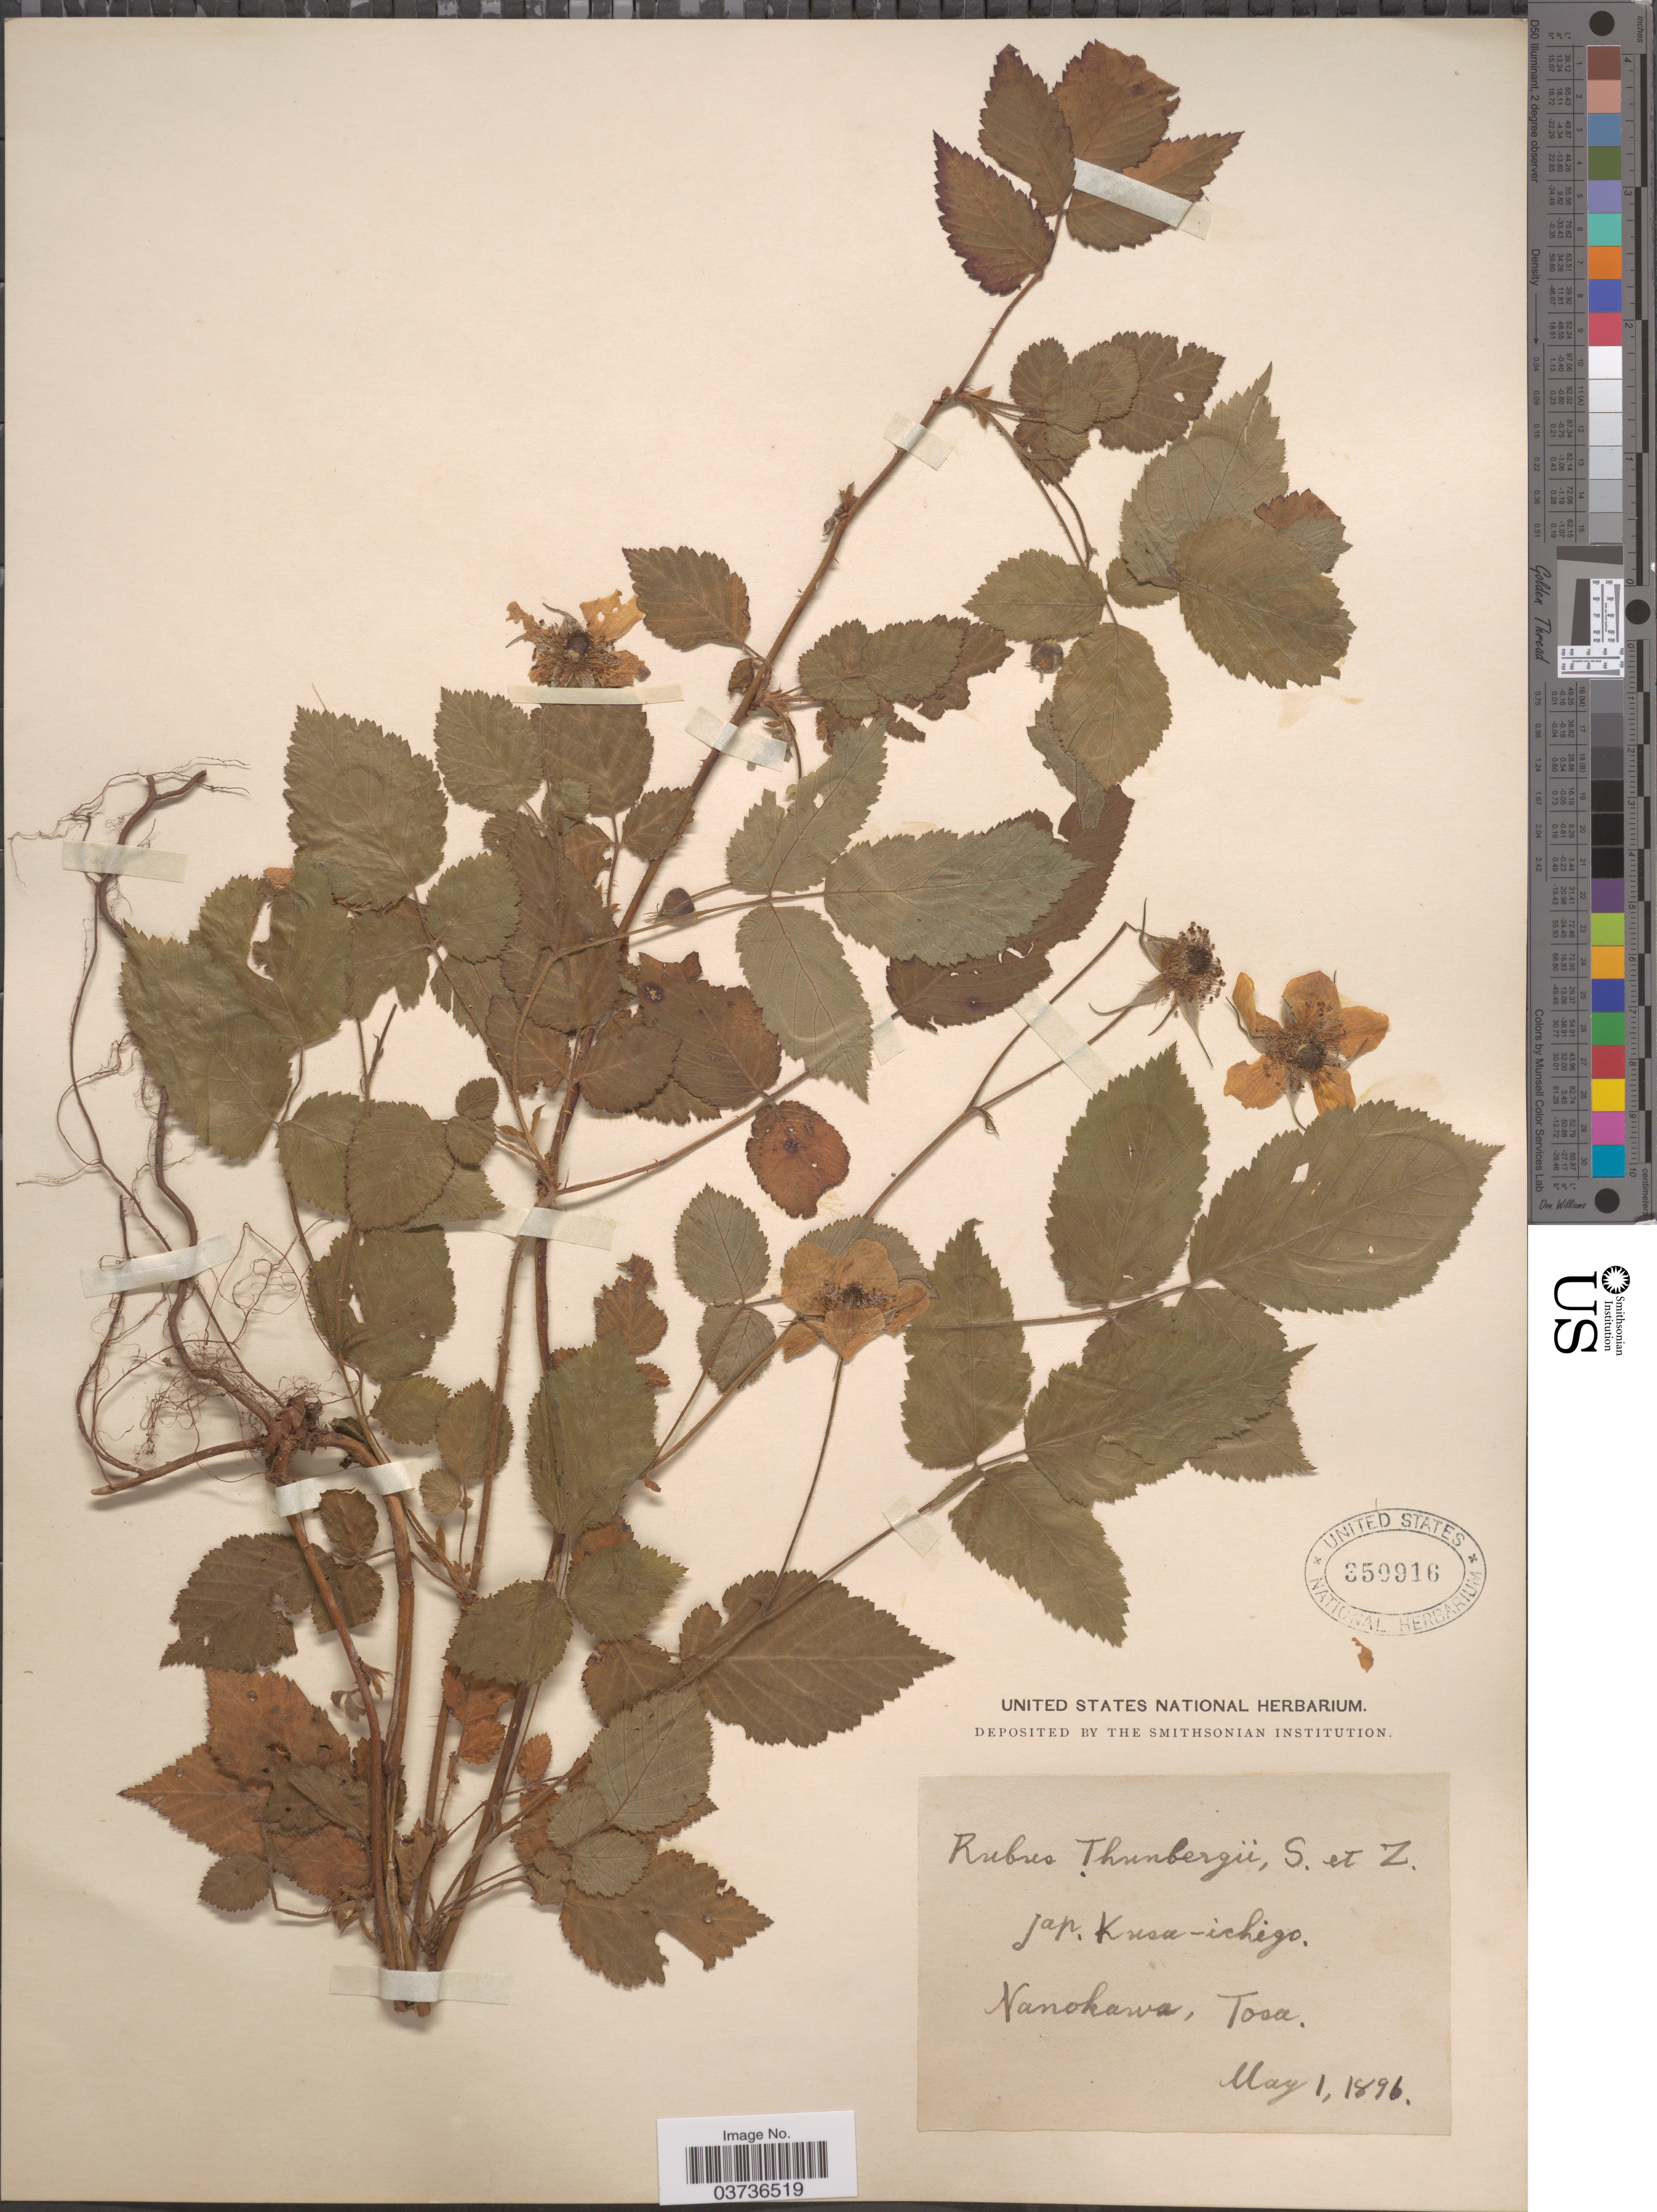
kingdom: Plantae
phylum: Tracheophyta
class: Magnoliopsida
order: Rosales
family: Rosaceae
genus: Rubus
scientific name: Rubus thunbergii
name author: Siebold & Zucc.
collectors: ex herb. United States National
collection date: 1896-05-01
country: Japan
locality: Nanokawa, Tosa.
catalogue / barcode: US 350916